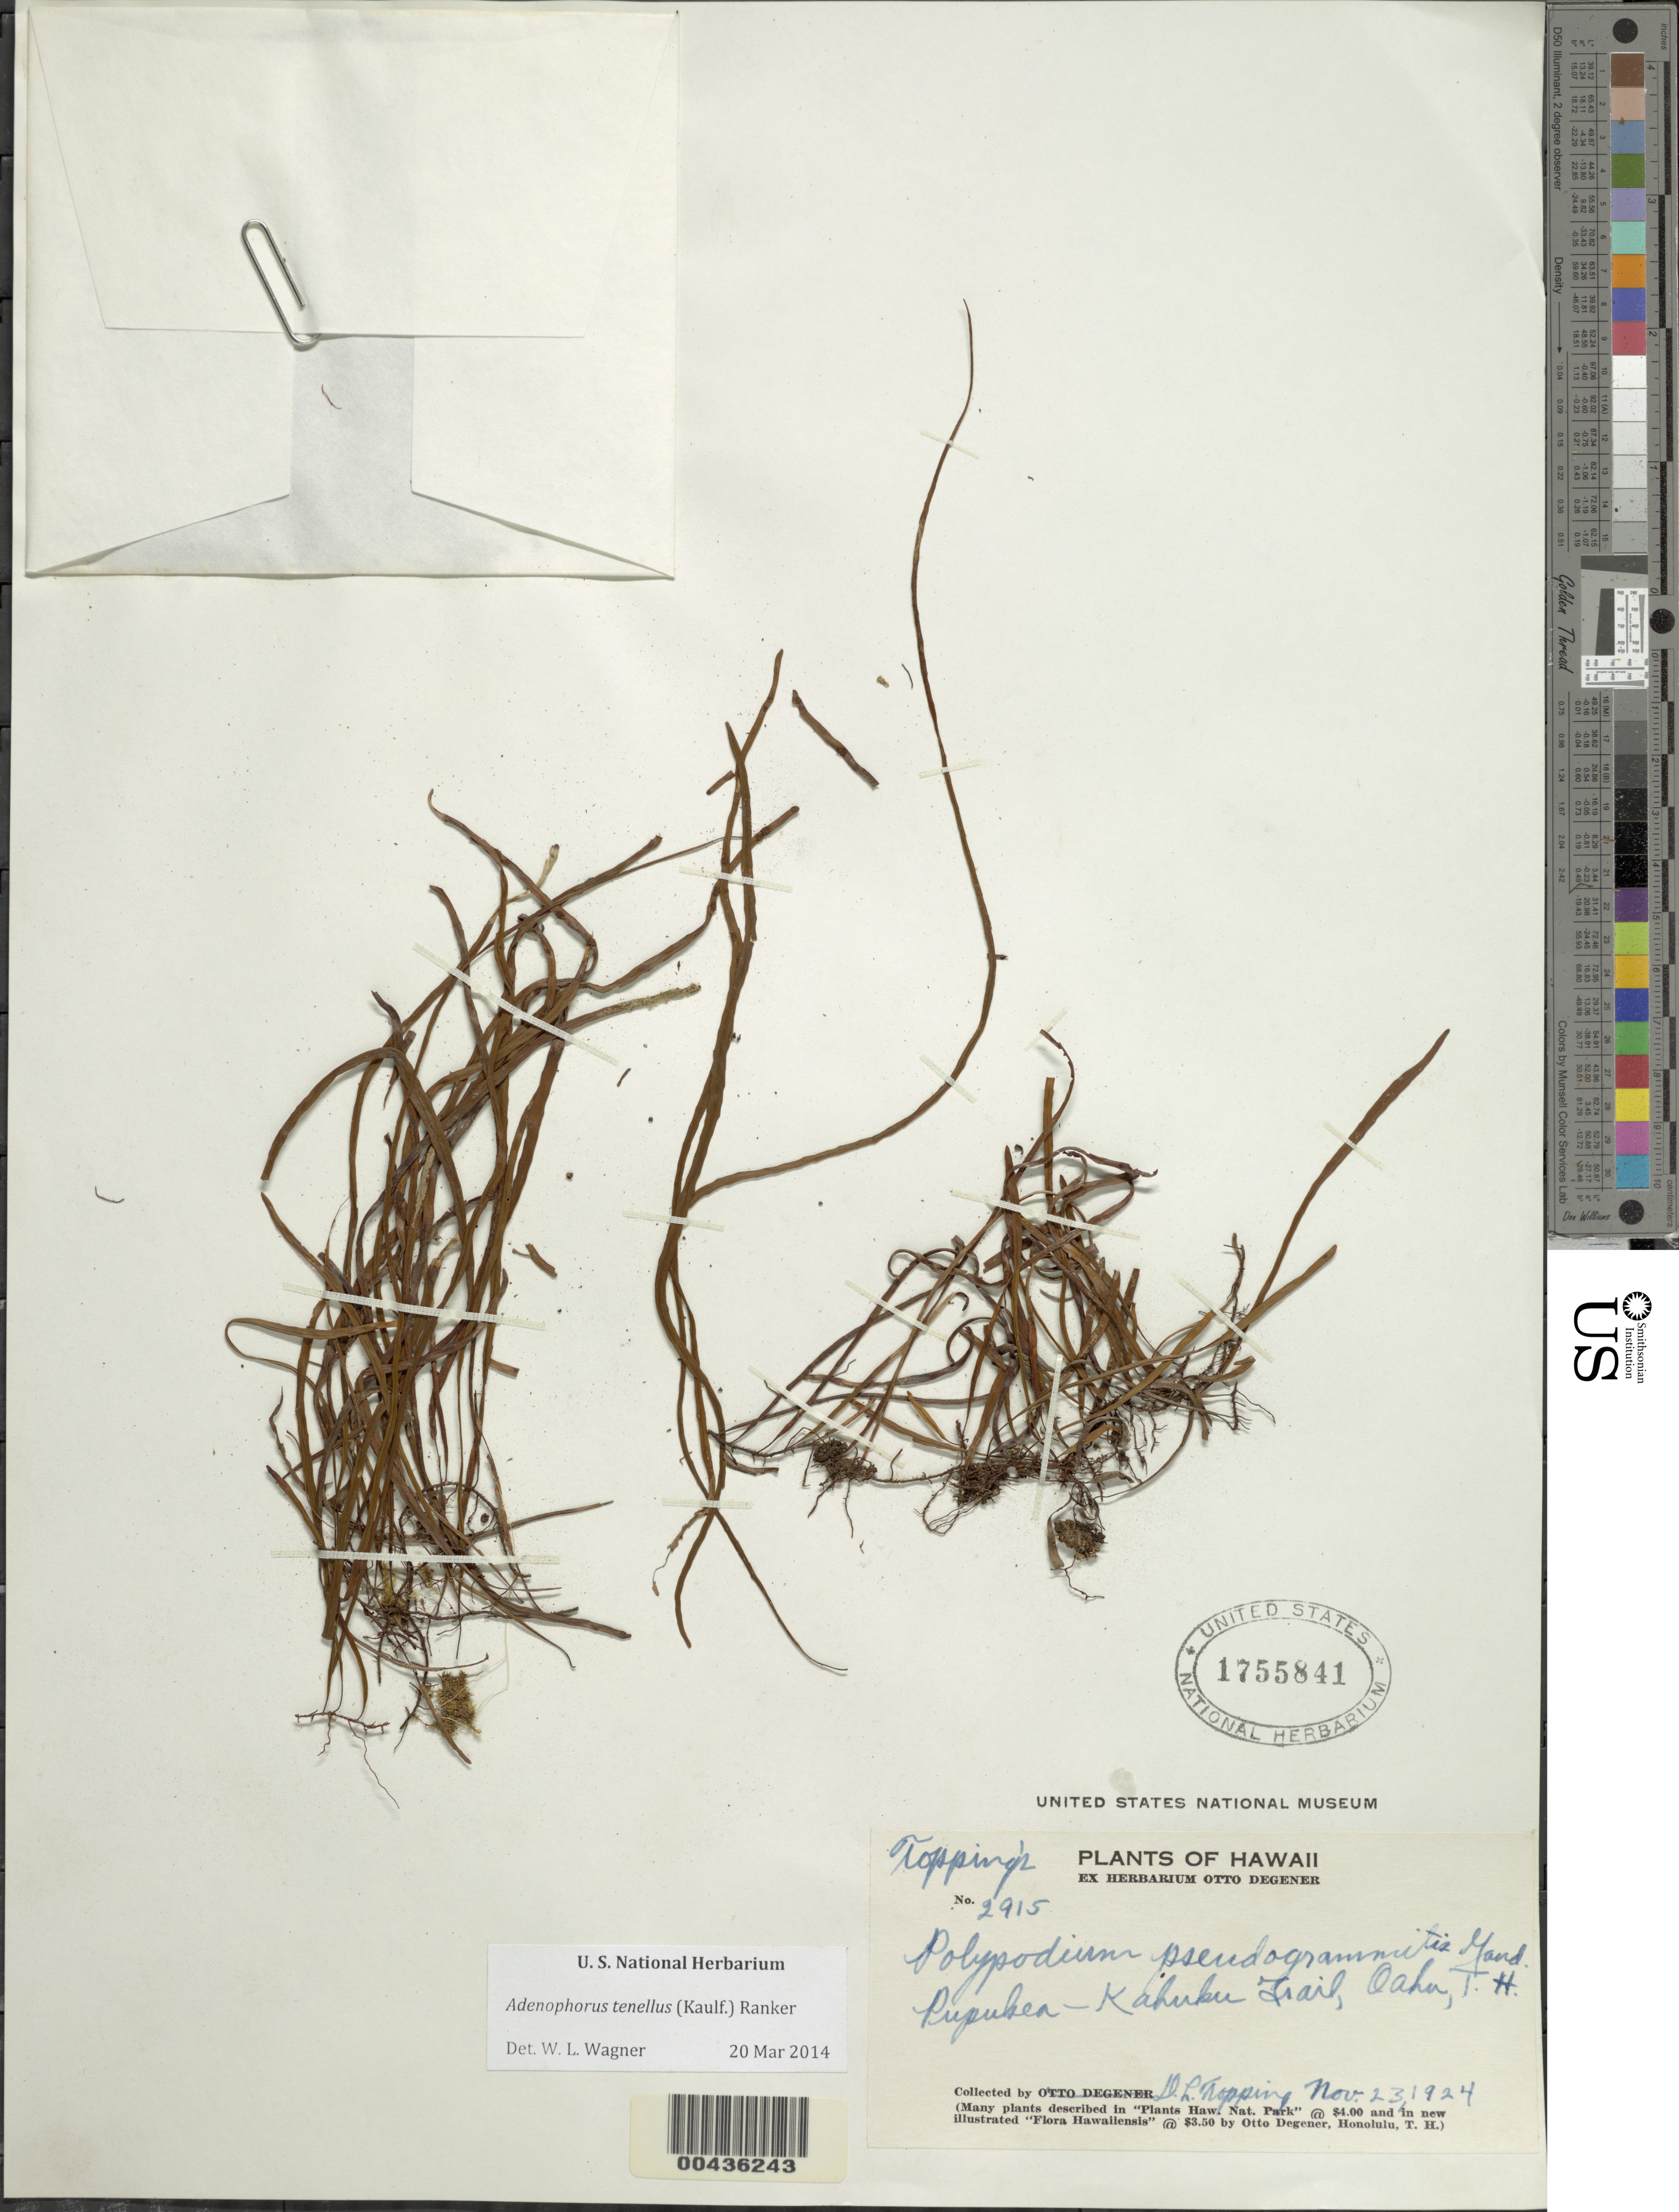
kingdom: Plantae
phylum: Tracheophyta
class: Polypodiopsida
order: Polypodiales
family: Polypodiaceae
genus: Adenophorus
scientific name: Adenophorus tenellus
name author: (Kaulf.) Ranker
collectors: D. L. Topping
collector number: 2915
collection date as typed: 23 Nov 1924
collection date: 1924-11-23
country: United States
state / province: Hawaii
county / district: Honolulu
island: Oahu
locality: Pupukea-Kahuku Trail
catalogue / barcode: US 1755841